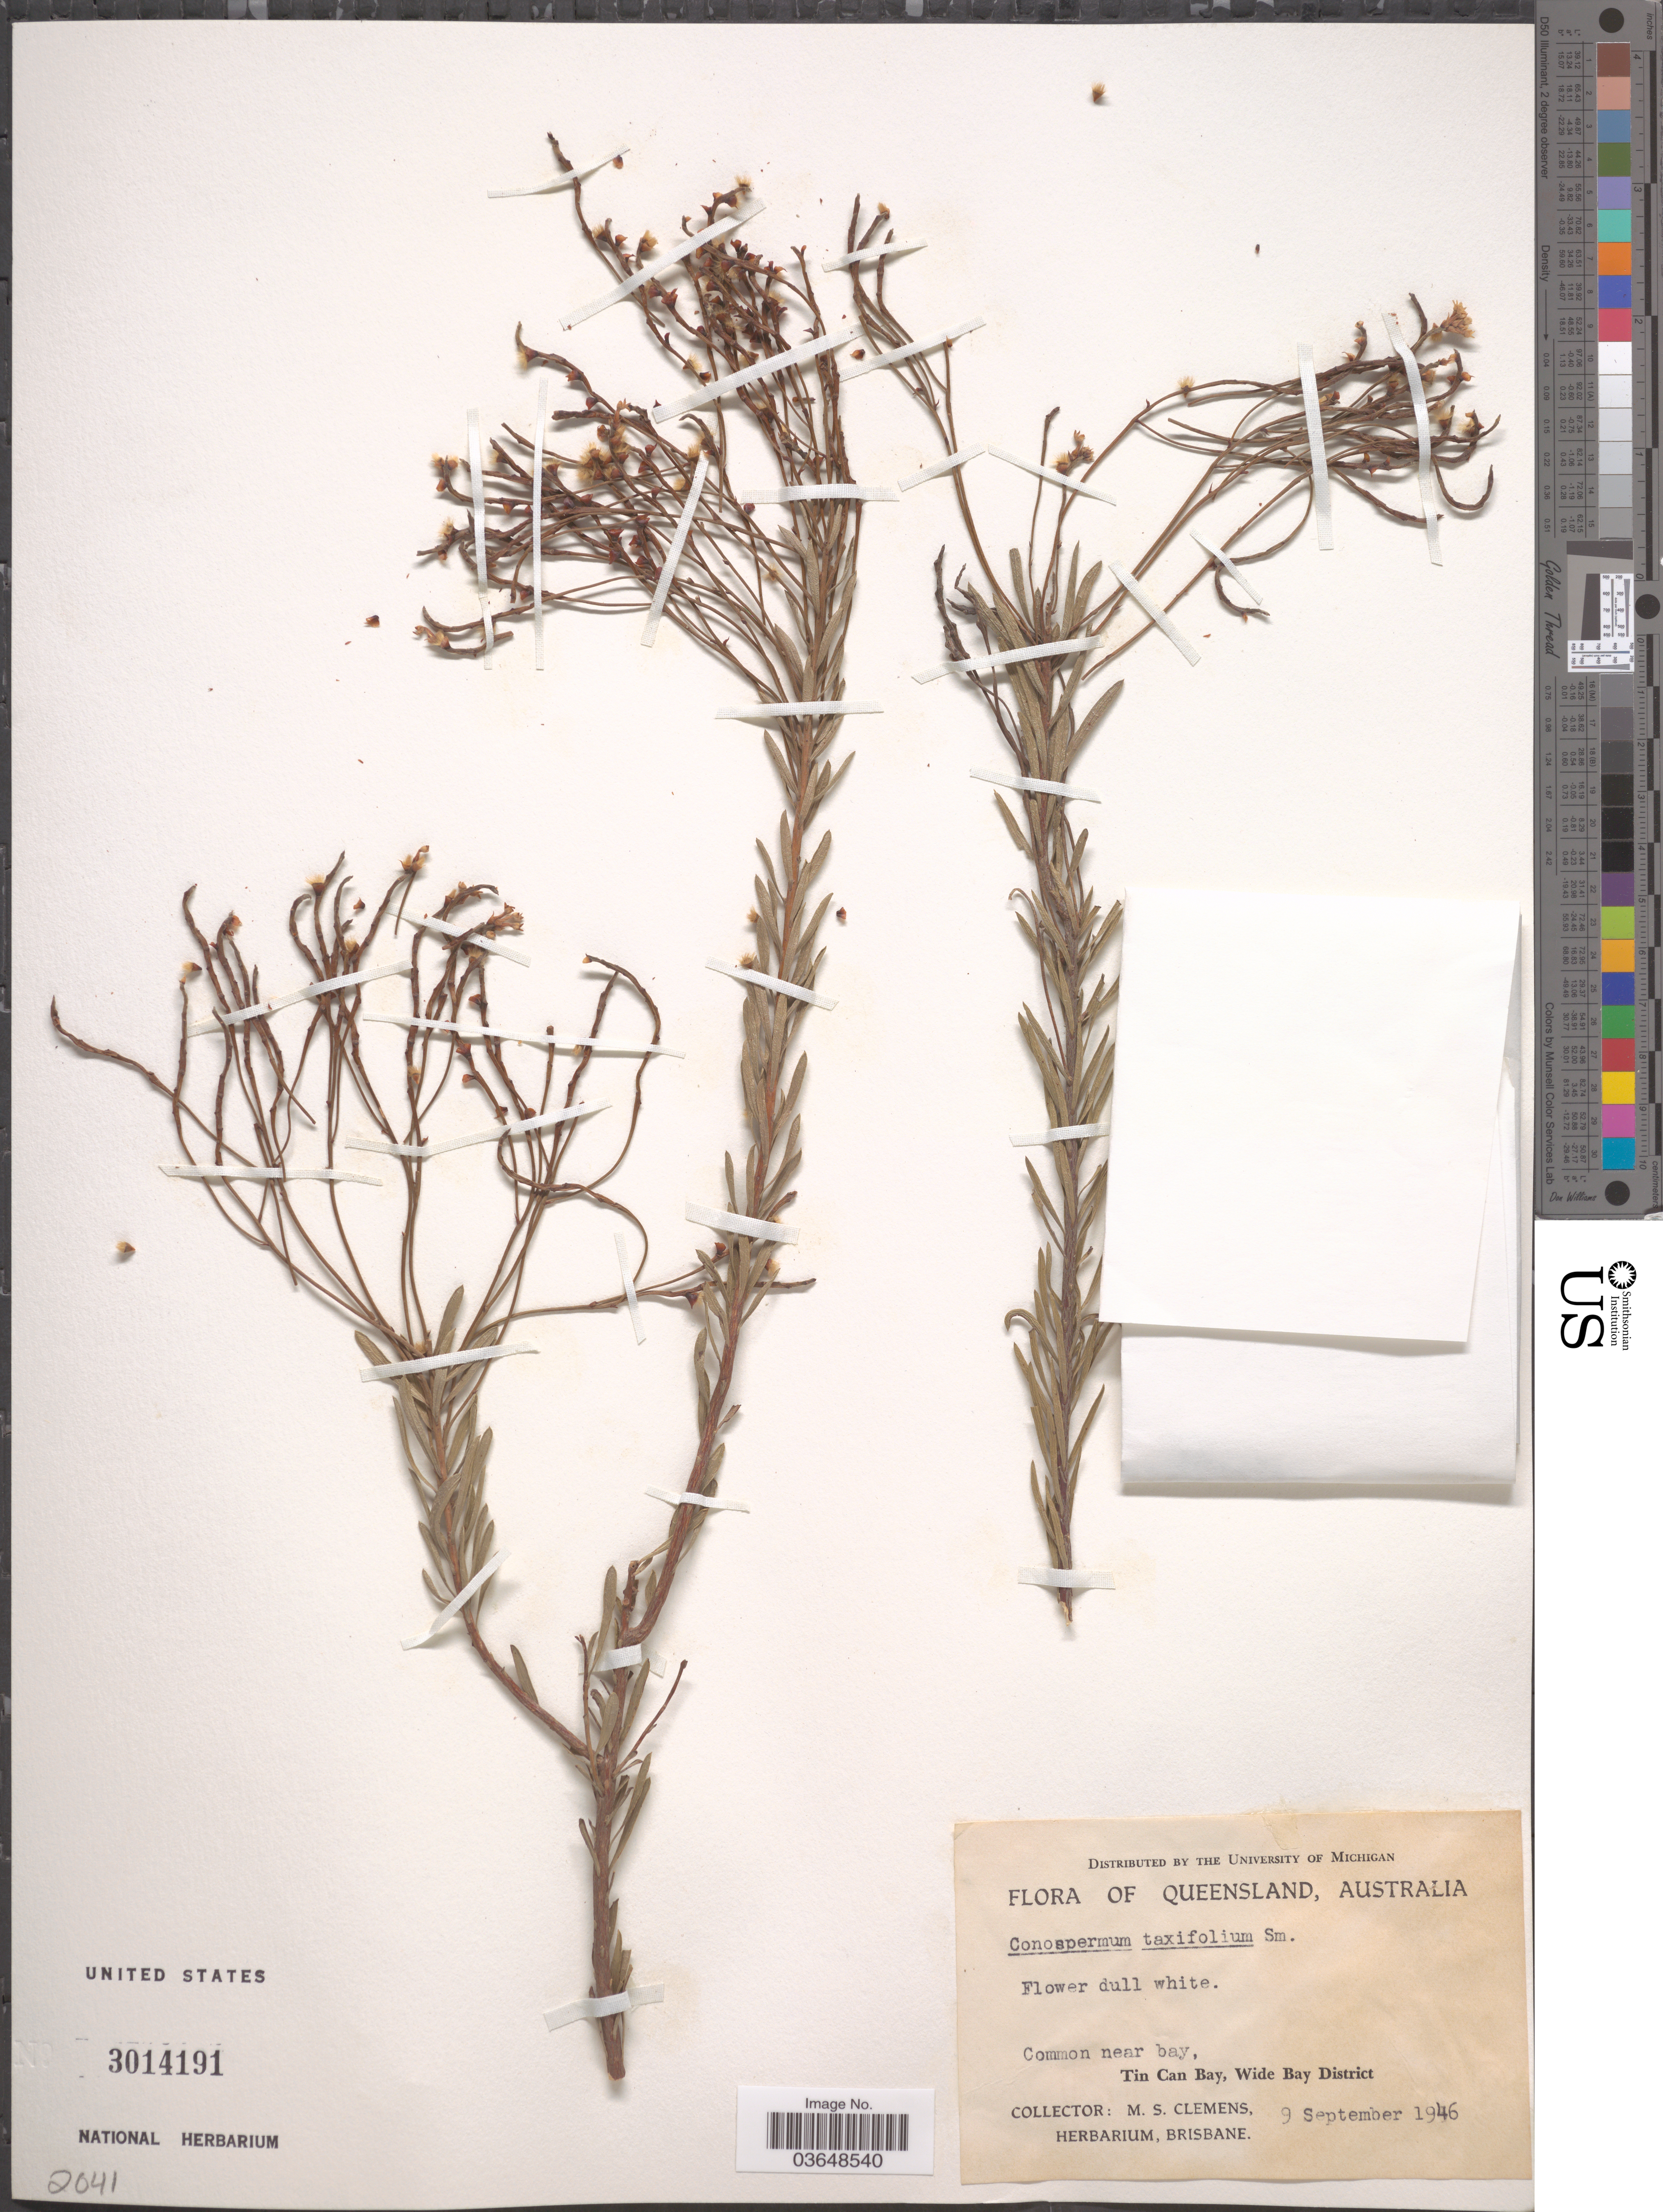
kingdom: Plantae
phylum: Tracheophyta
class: Magnoliopsida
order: Proteales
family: Proteaceae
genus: Conospermum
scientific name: Conospermum taxifolium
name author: Sm.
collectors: M. S. Clemens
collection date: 1946-09-09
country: Australia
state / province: Queensland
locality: Tin Can Bay, Wide Bay District.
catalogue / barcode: US 3014191